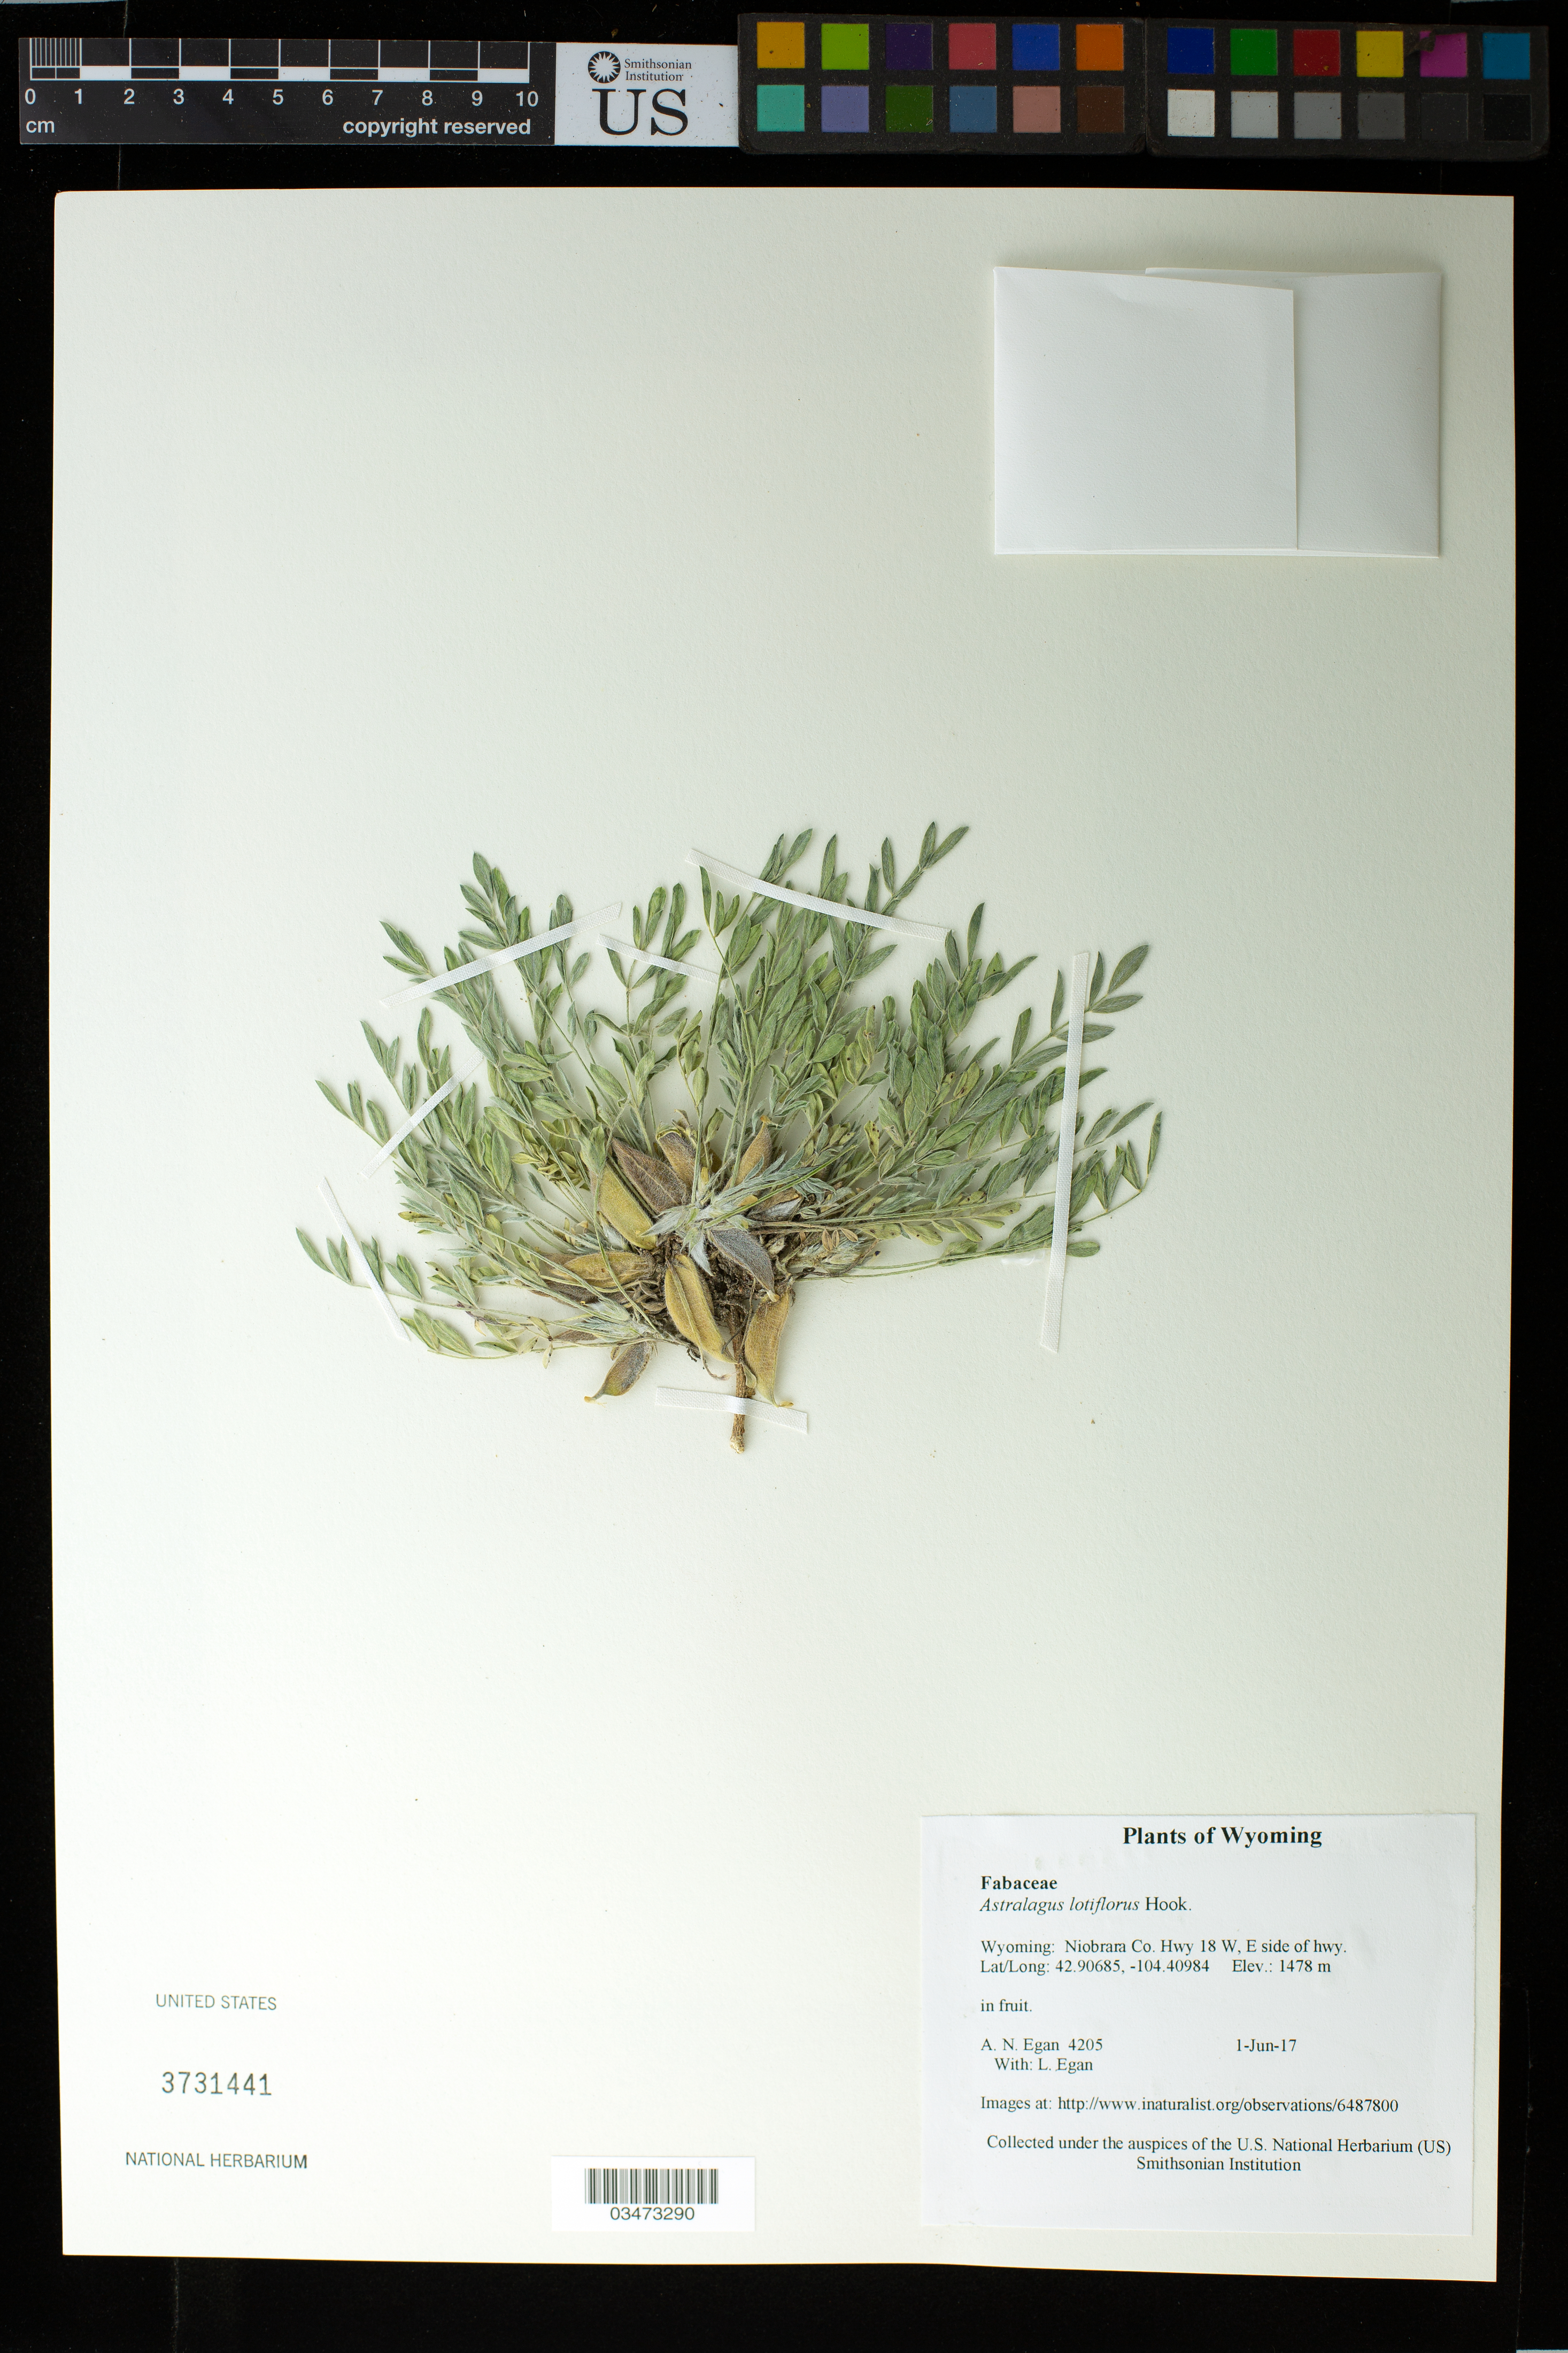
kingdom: Plantae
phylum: Tracheophyta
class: Magnoliopsida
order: Fabales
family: Fabaceae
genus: Astragalus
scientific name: Astragalus lotiflorus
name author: Hook.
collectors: A. N. Egan & L. Egan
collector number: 4205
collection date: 2017-06-01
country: United States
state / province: Wyoming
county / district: Niobrara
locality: Hwy 18 W, E side of hwy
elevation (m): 1478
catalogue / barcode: US 3731441